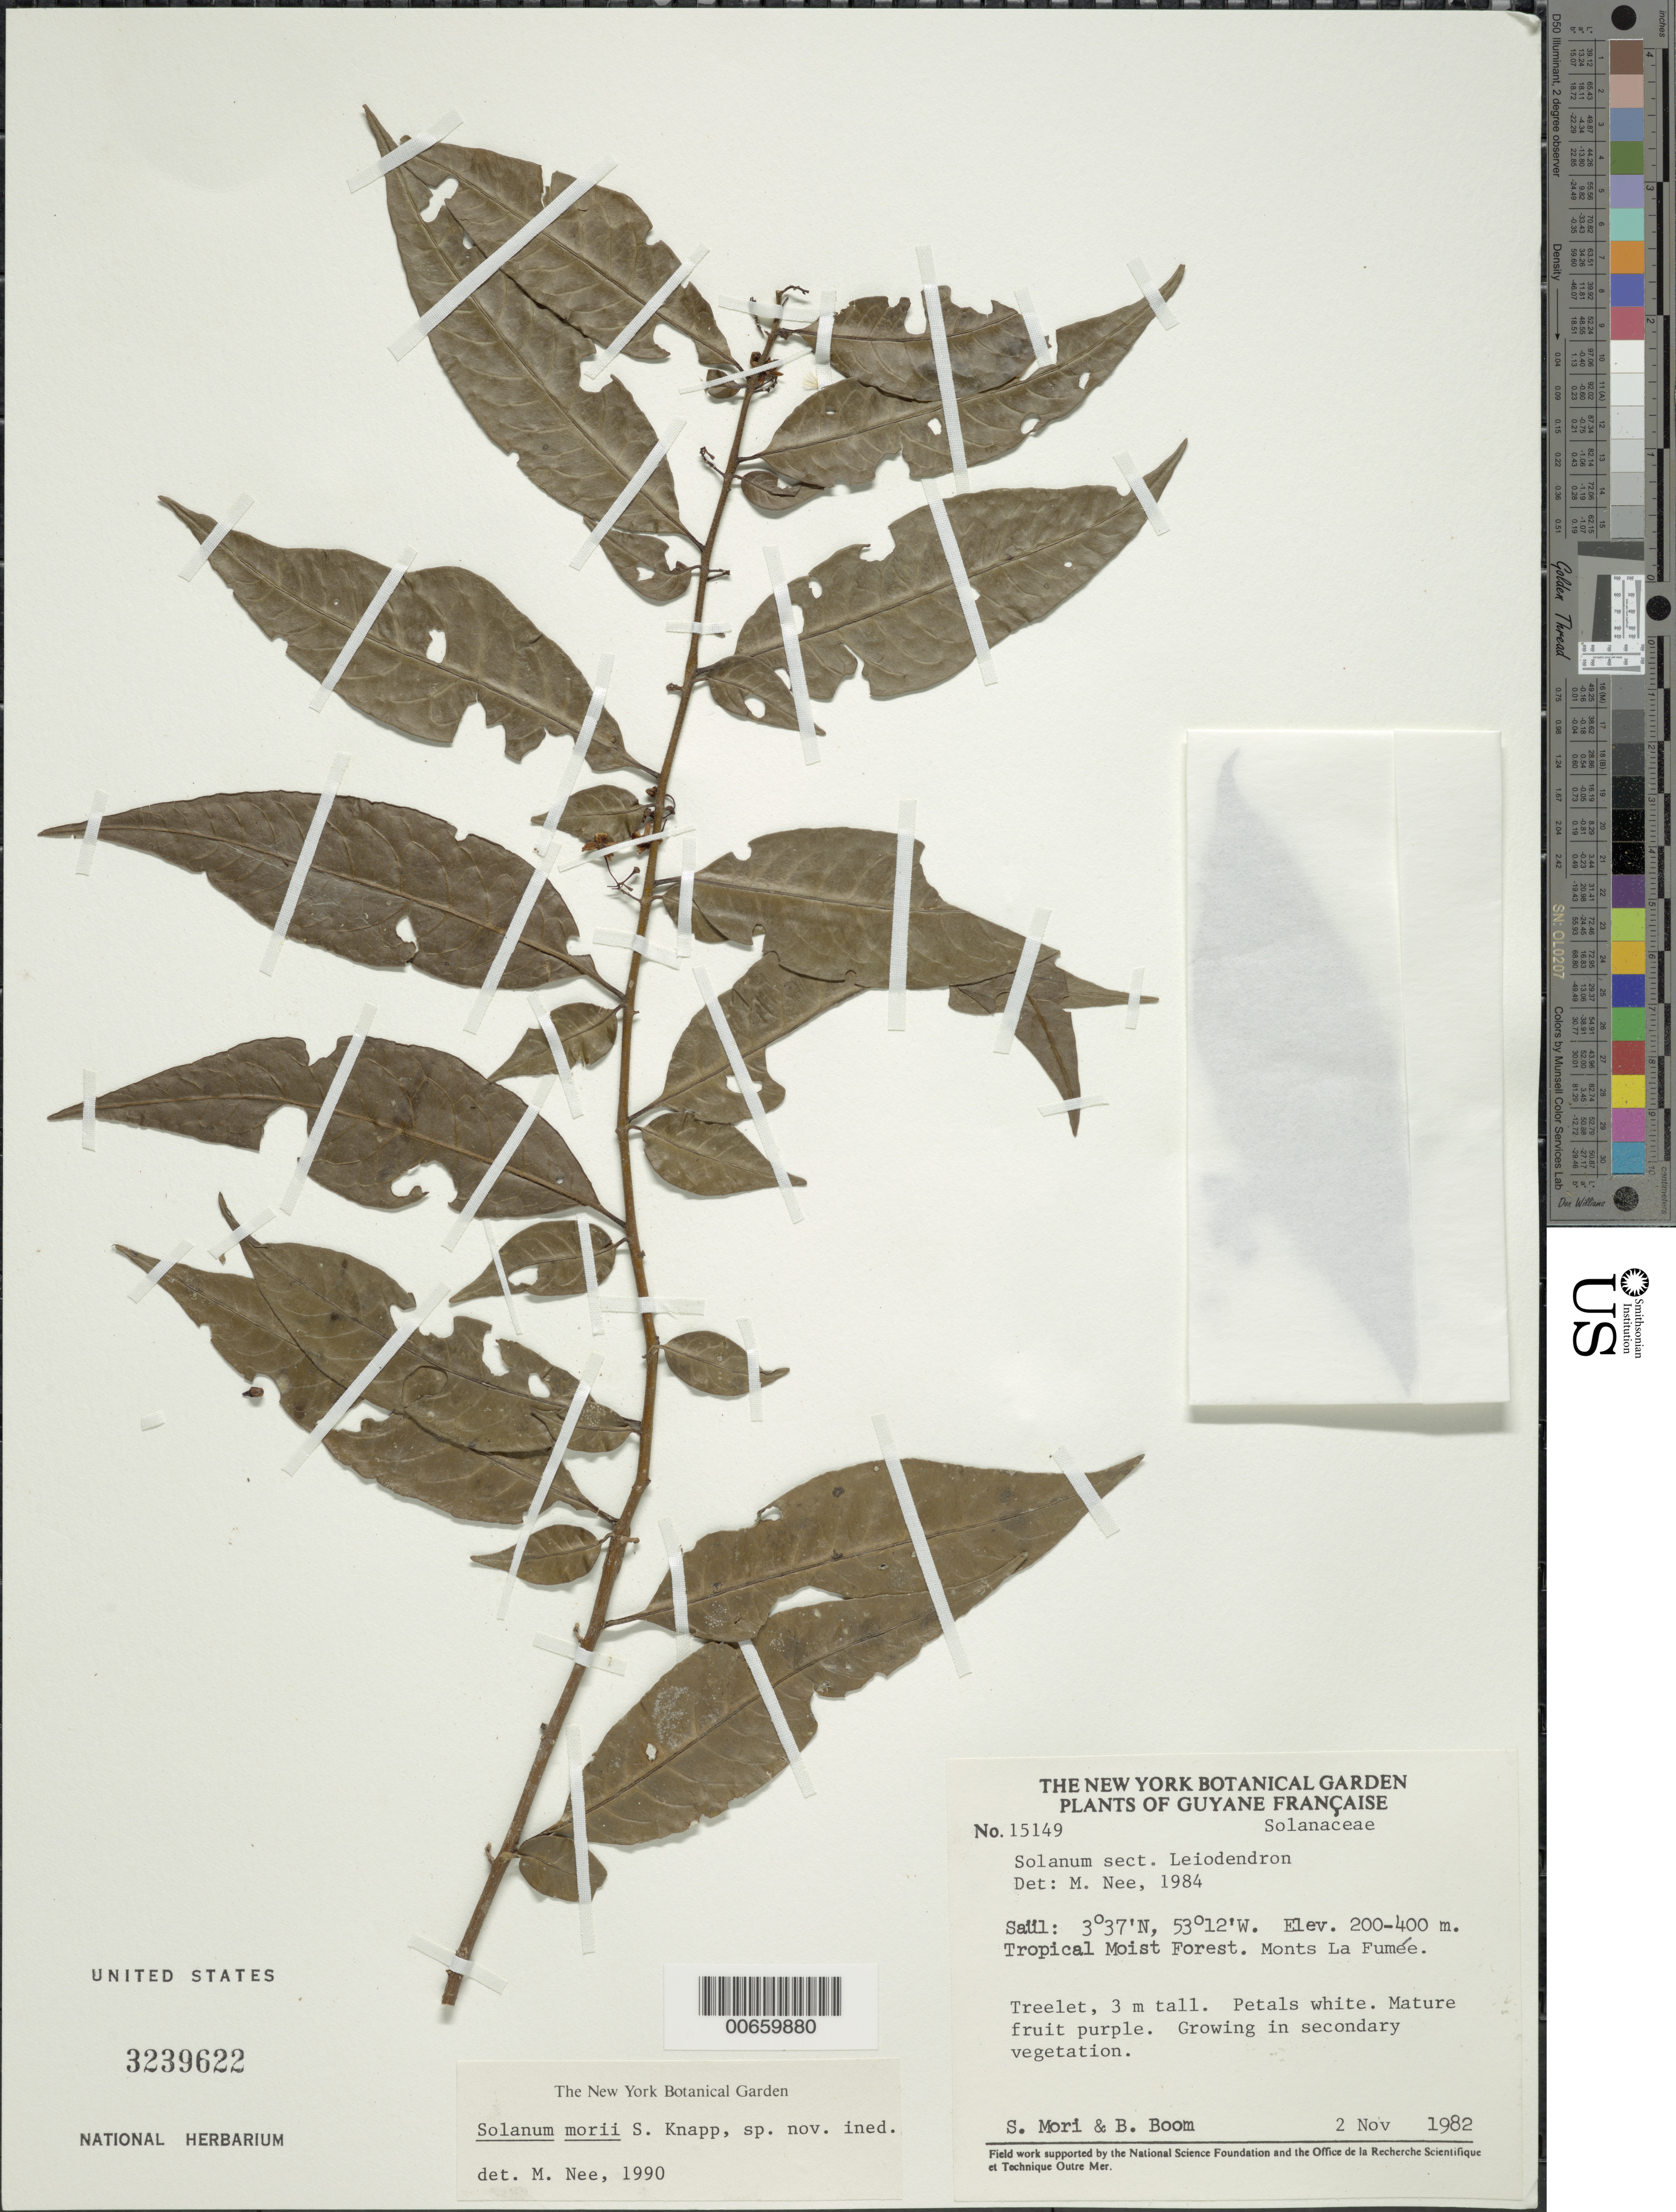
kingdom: Plantae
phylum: Tracheophyta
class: Magnoliopsida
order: Solanales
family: Solanaceae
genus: Solanum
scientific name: Solanum morii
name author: S. Knapp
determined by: Nee, Michael H.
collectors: S. Mori & B. M. Boom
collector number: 15149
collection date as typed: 11 Nov 1982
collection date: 1982-11-11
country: French Guiana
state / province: Saint-Laurent-du-Maroni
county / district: Saül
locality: Monts La Fumée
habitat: Tropical moist forest.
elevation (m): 200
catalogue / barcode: US 3239622